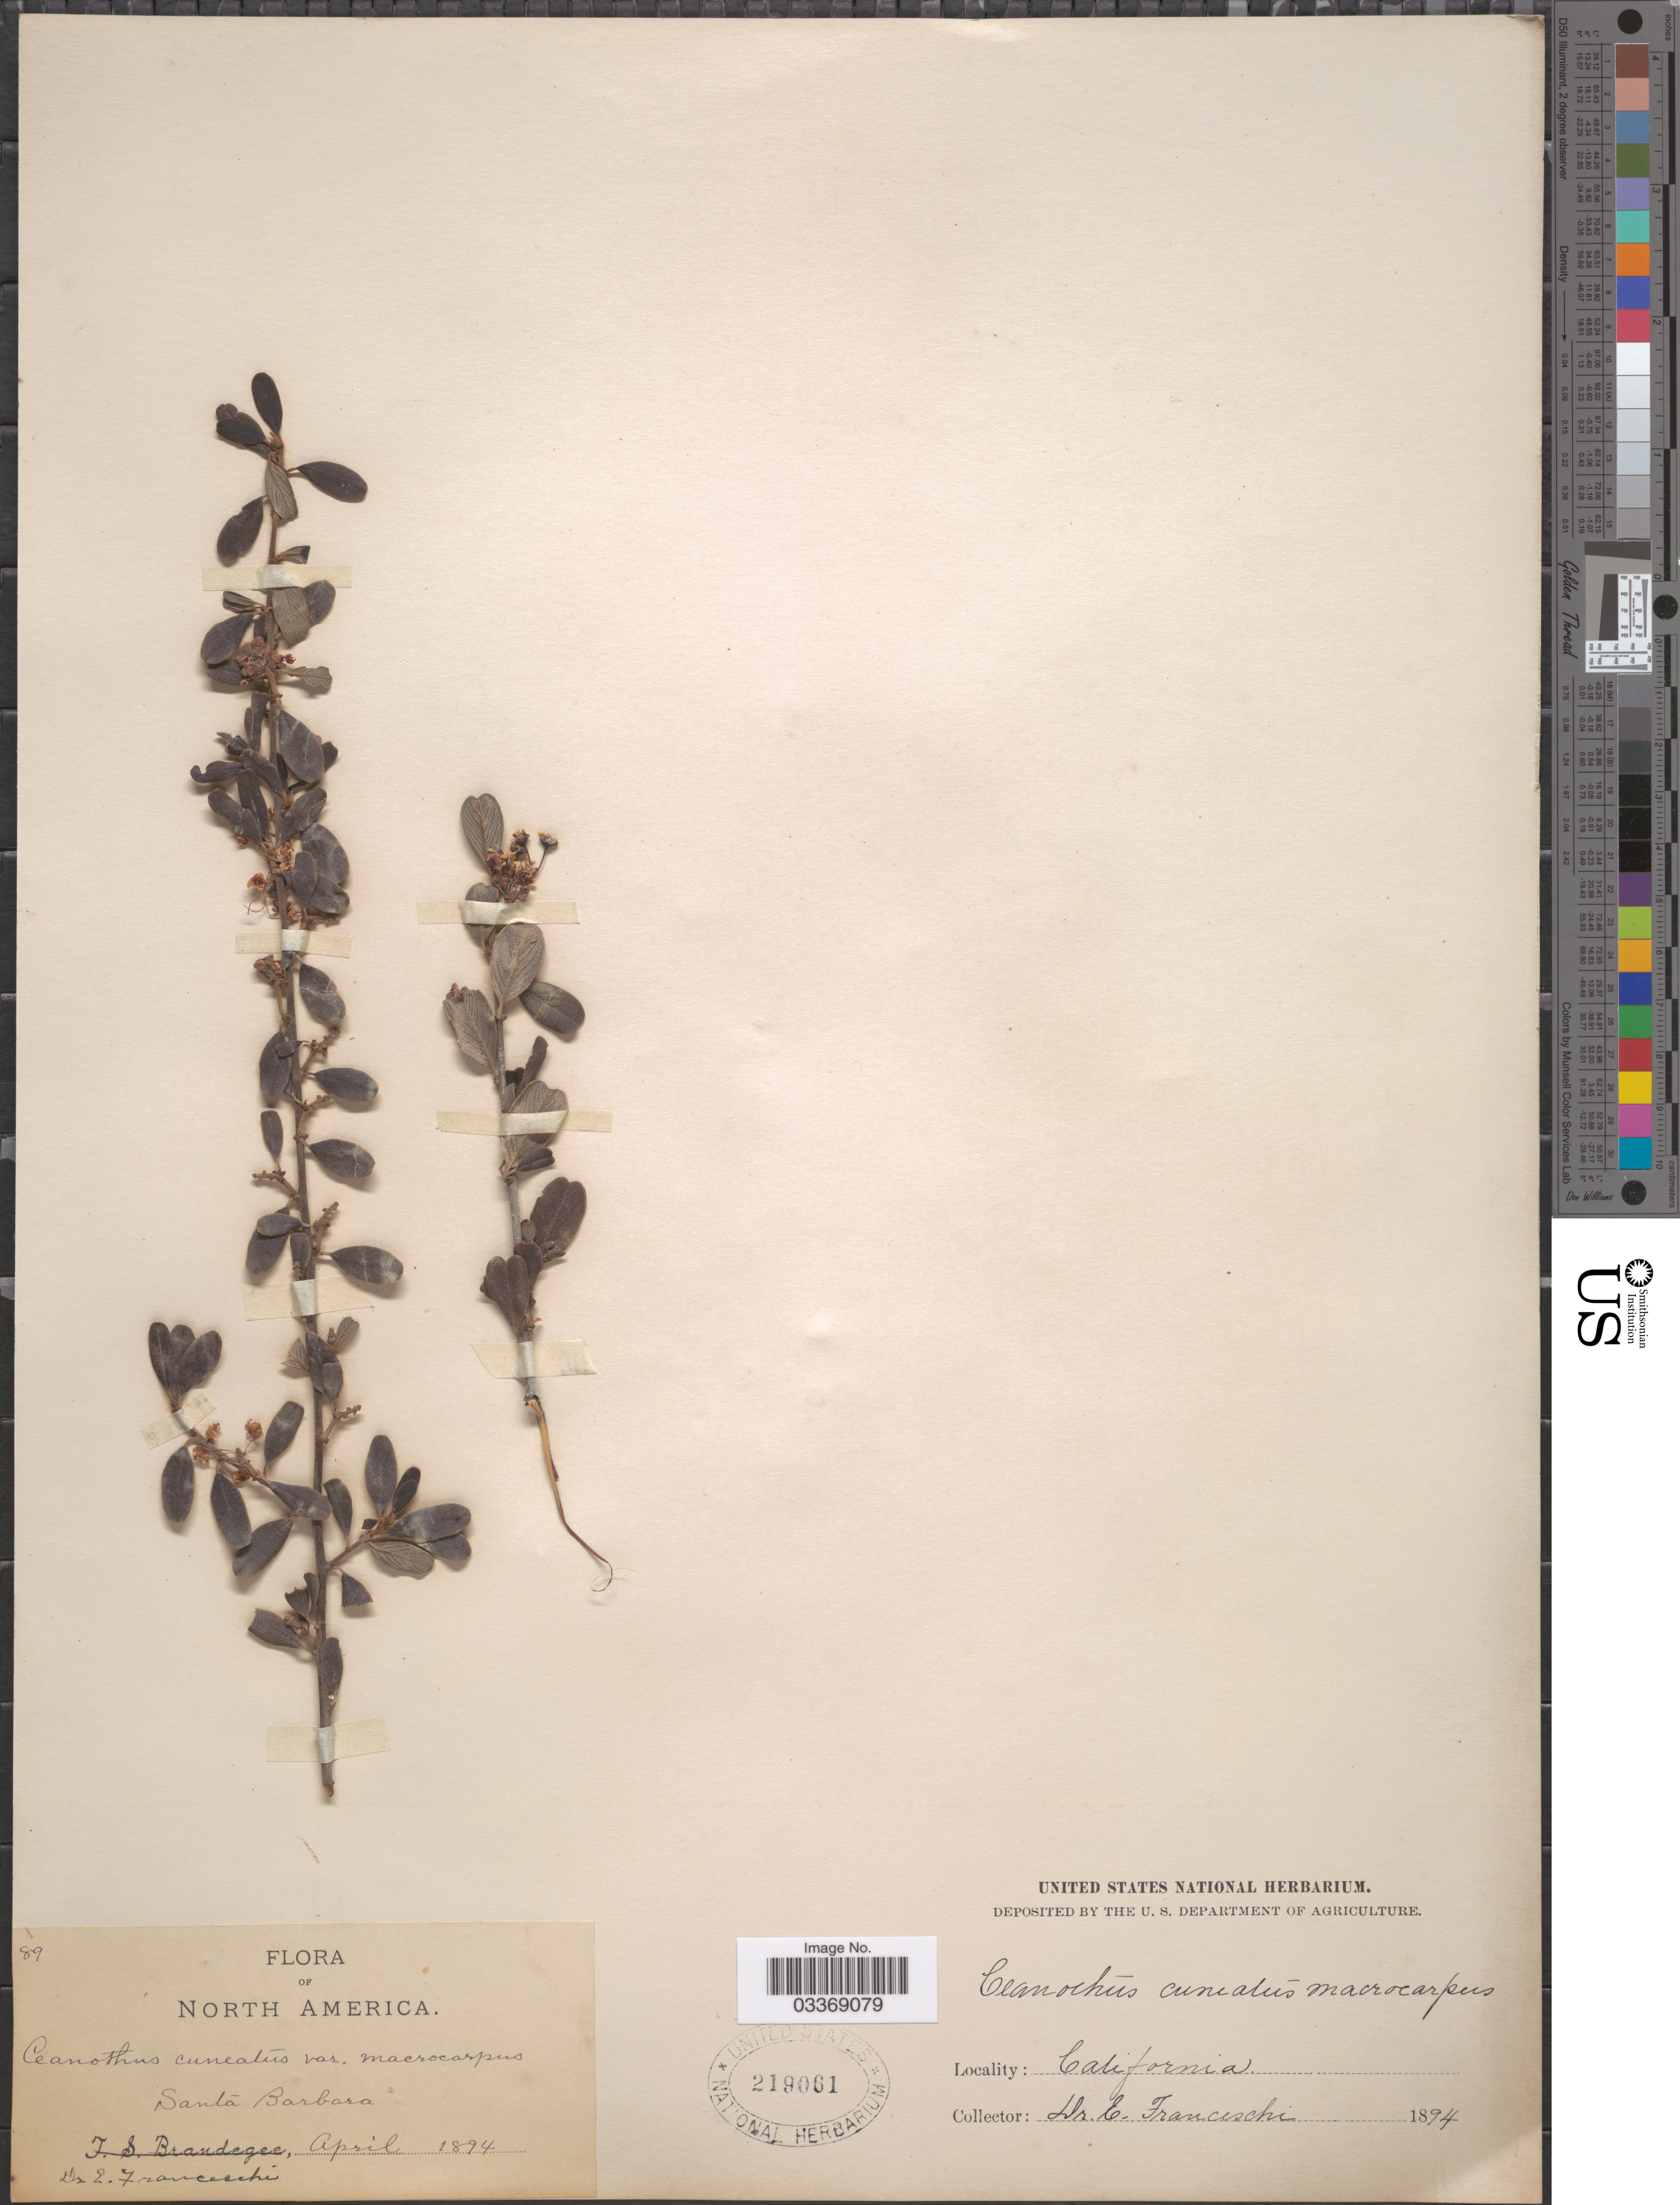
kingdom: Plantae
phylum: Tracheophyta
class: Magnoliopsida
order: Rosales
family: Rhamnaceae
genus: Ceanothus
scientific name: Ceanothus cuneatus var. macrocarpus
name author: K. Brandegee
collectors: E. Franceschi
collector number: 89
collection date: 1894-04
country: United States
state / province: California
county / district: Santa Barbara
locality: Santa Barbara.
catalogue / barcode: US 219061